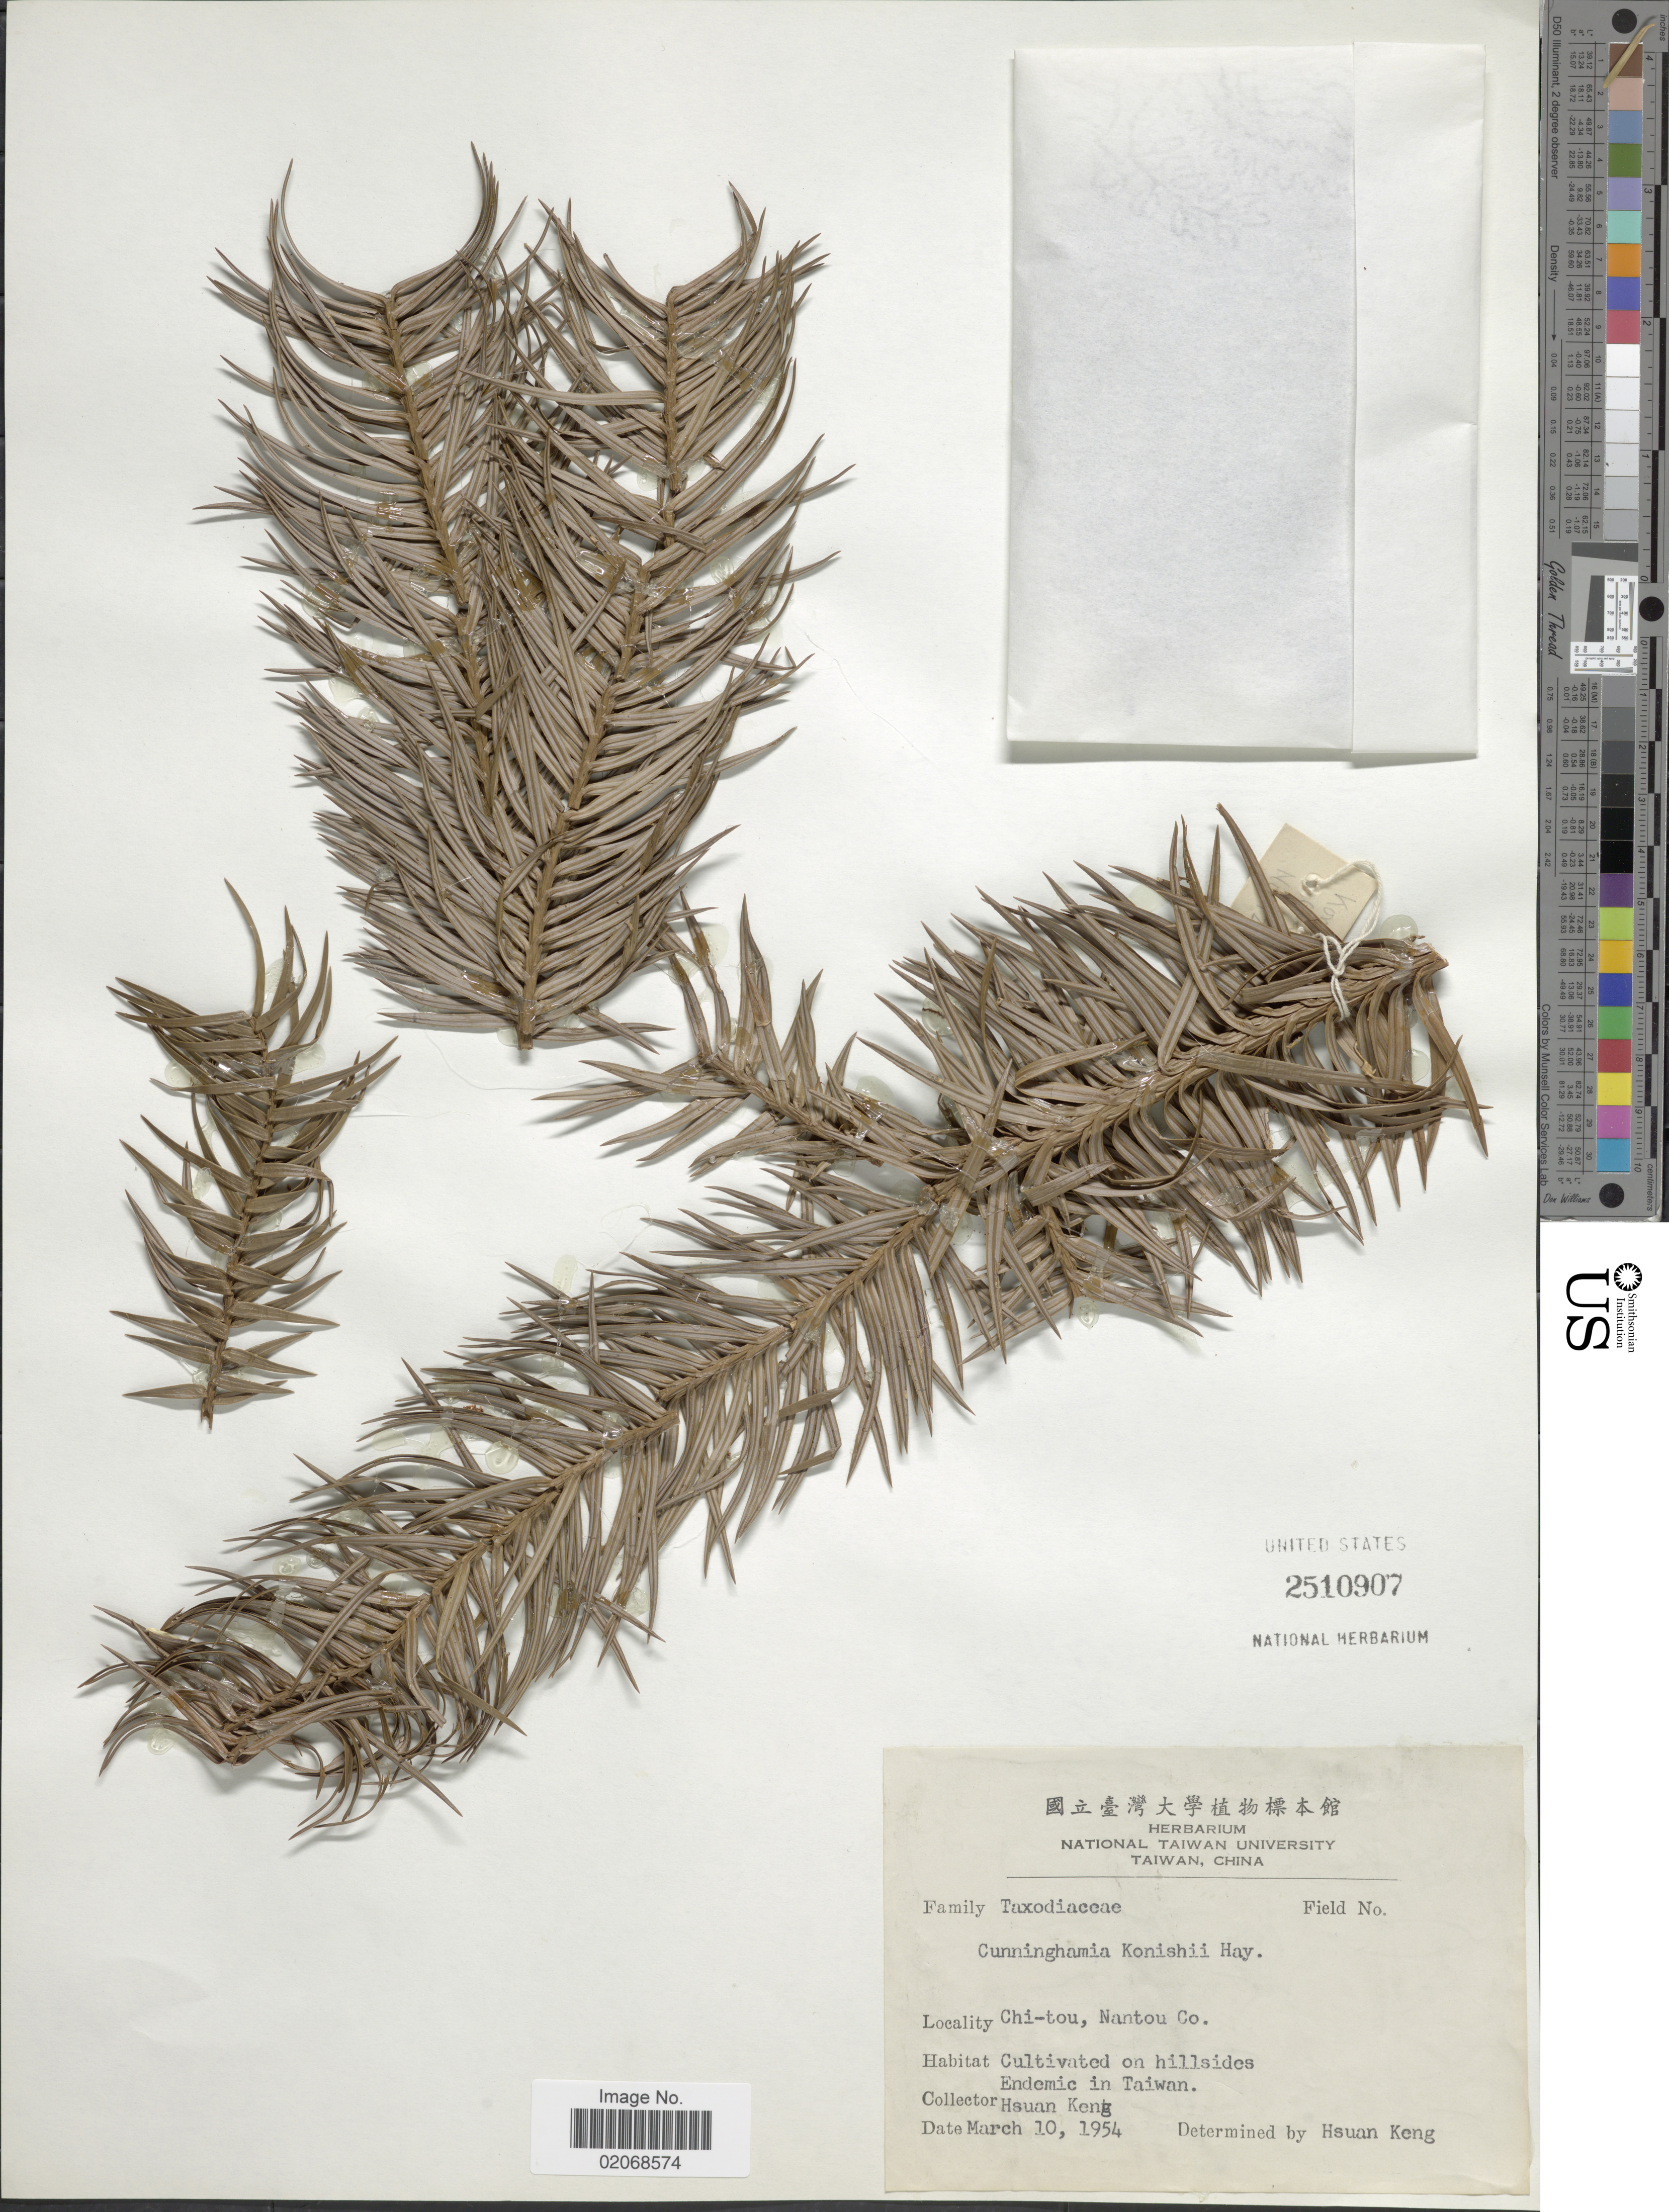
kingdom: Plantae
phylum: Tracheophyta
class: Pinopsida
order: Pinales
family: Cupressaceae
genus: Cunninghamia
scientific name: Cunninghamia konishii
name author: Hayata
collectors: H. Keng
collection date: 1954-03-10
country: Taiwan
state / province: Nantou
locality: Chi-tou, on hillsides Endemic in Taiwan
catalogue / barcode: US 2510907